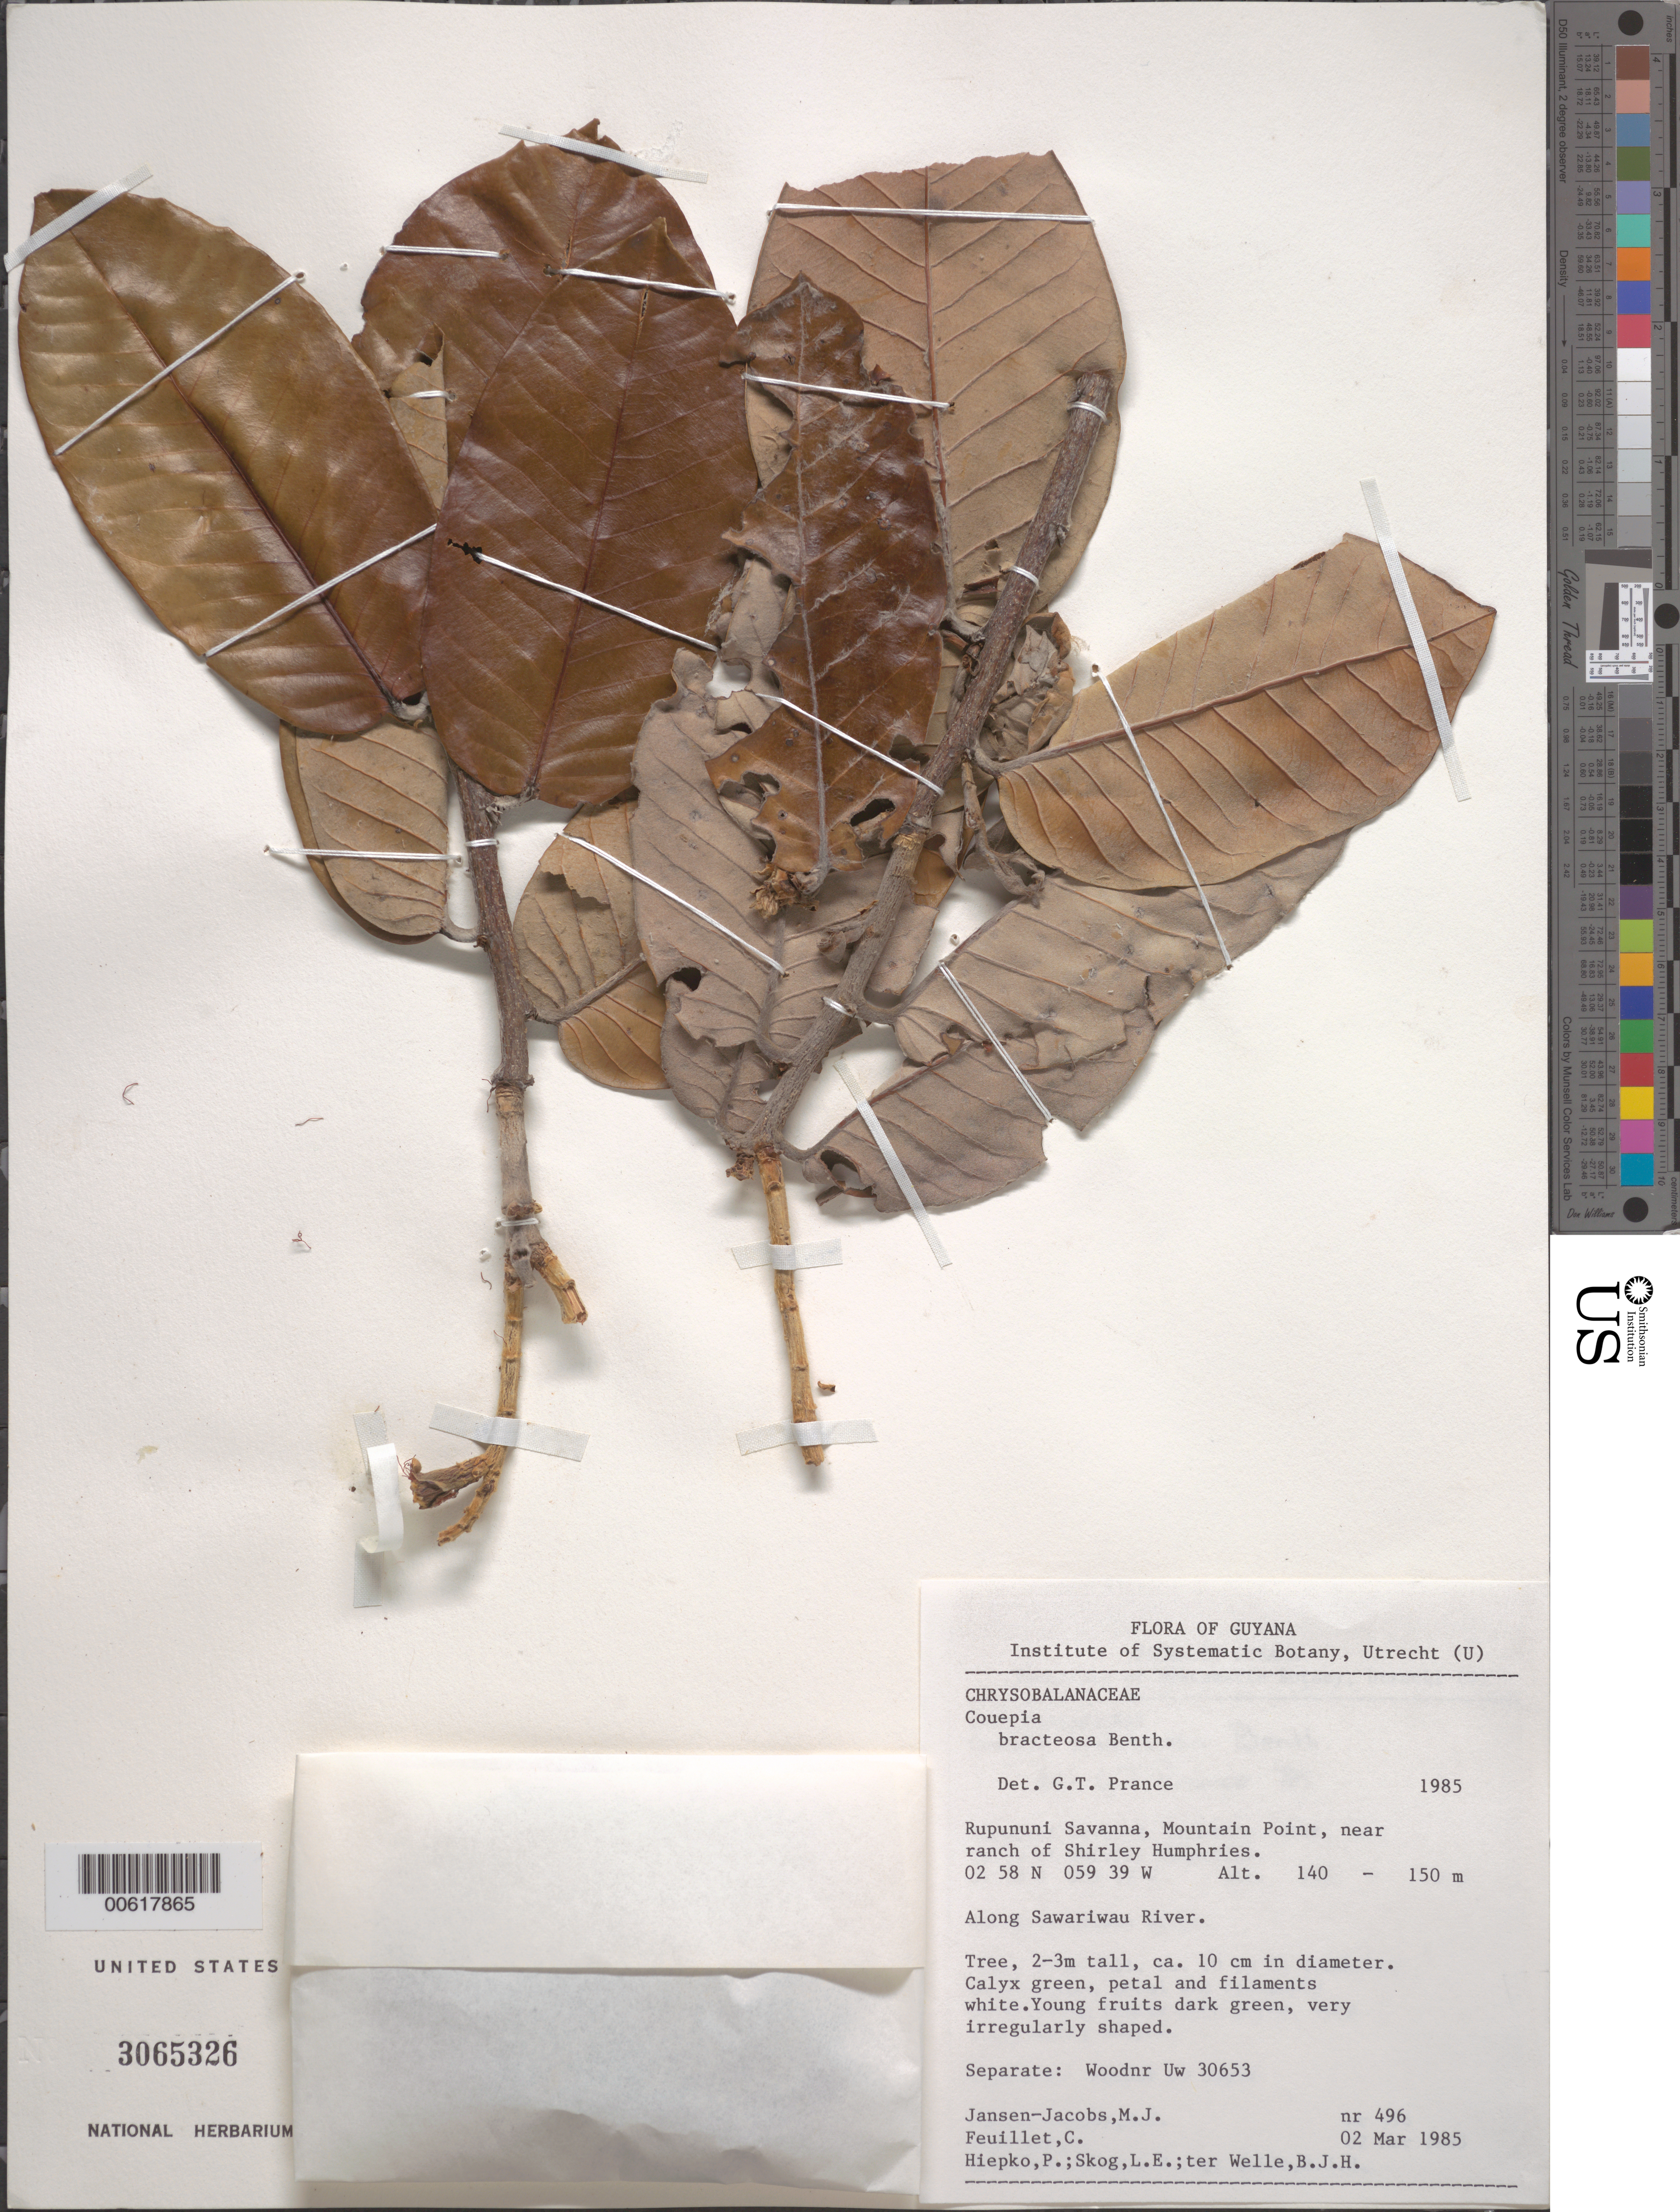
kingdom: Plantae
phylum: Tracheophyta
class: Magnoliopsida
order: Malpighiales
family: Chrysobalanaceae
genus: Couepia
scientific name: Couepia bracteosa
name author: Benth.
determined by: Prance, G. T.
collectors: M. J. Jansen-Jacobs, C. Feuillet, P. H. Hiepko, L. E. Skog & B. Welle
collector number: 496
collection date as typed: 2-Mar-85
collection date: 1985-03-02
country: Guyana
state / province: U. Takutu-U. Essequibo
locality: Rupununi Savanna, Mountain Point, near ranch of Shirley Humphries, along Sawariwau R.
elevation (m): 140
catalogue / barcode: US 3065326